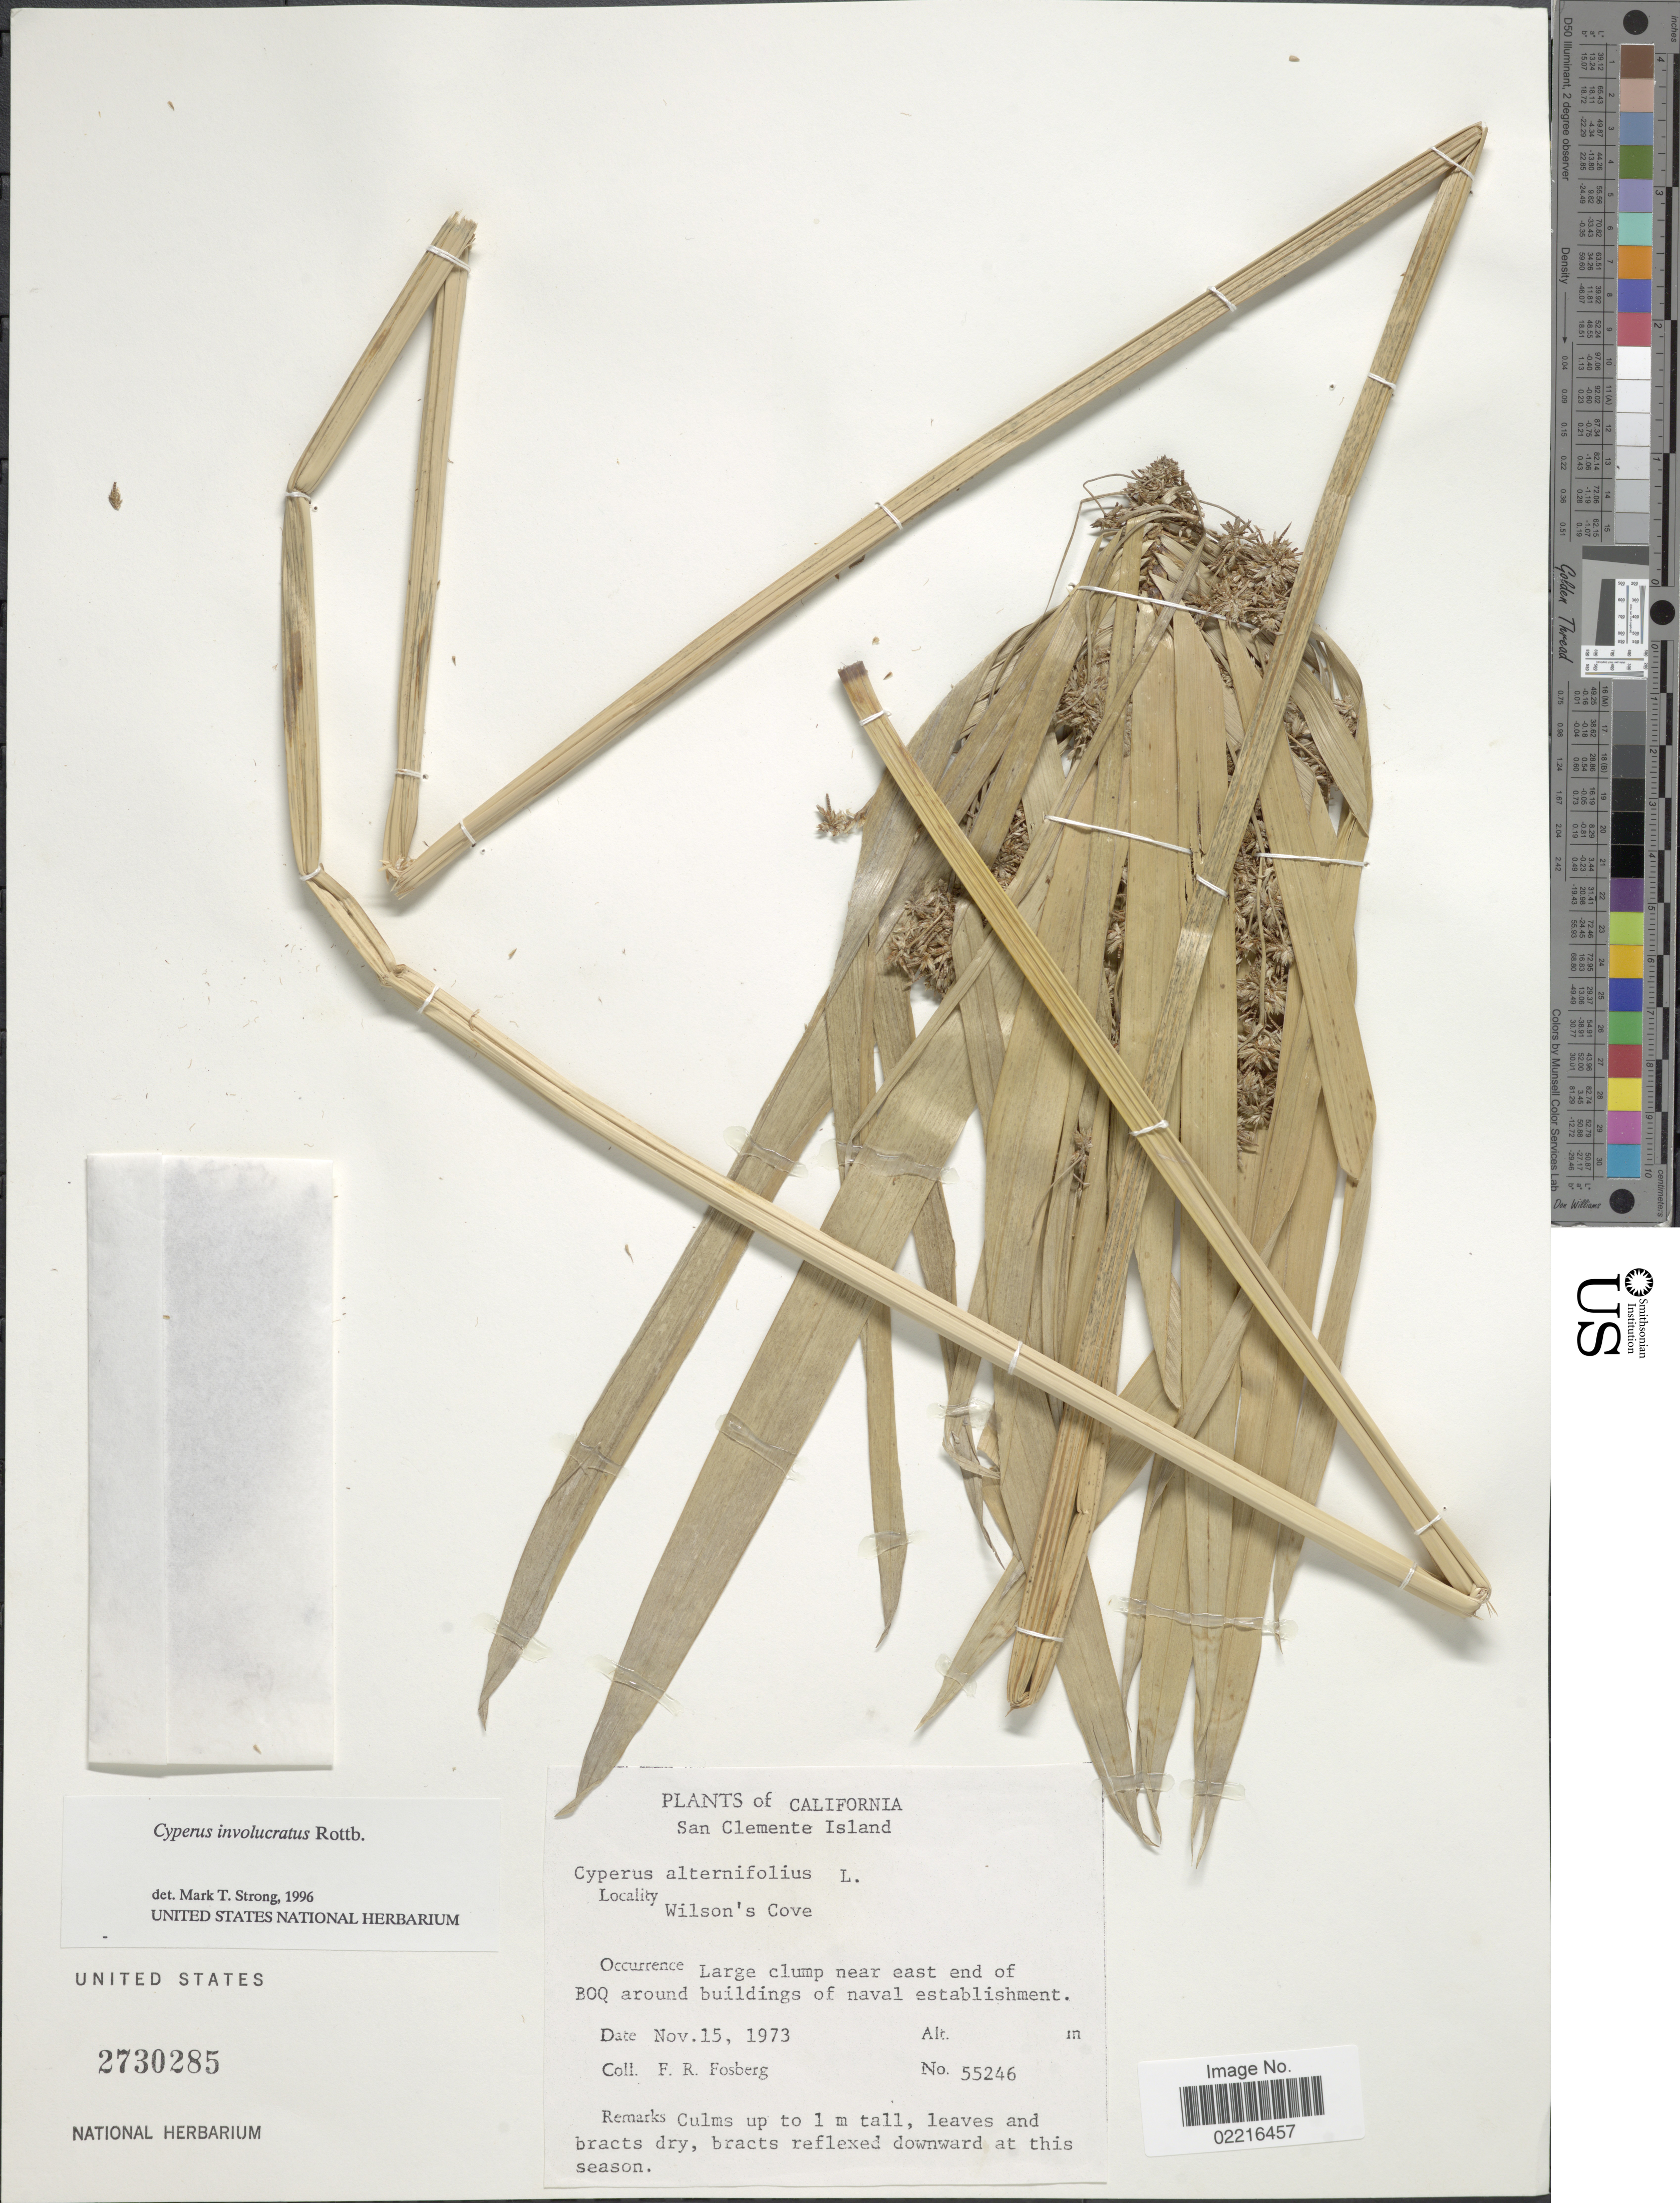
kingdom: Plantae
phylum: Tracheophyta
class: Liliopsida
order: Poales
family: Cyperaceae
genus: Cyperus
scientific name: Cyperus involucratus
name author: Rottb.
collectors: F. R. Fosberg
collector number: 55246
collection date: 1973-11-15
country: United States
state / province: California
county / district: Los Angeles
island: San Clemente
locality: San Clemente Island, Wilson's Cove, near east end of BOQ around buildings of naval establishment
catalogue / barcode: US 2730285